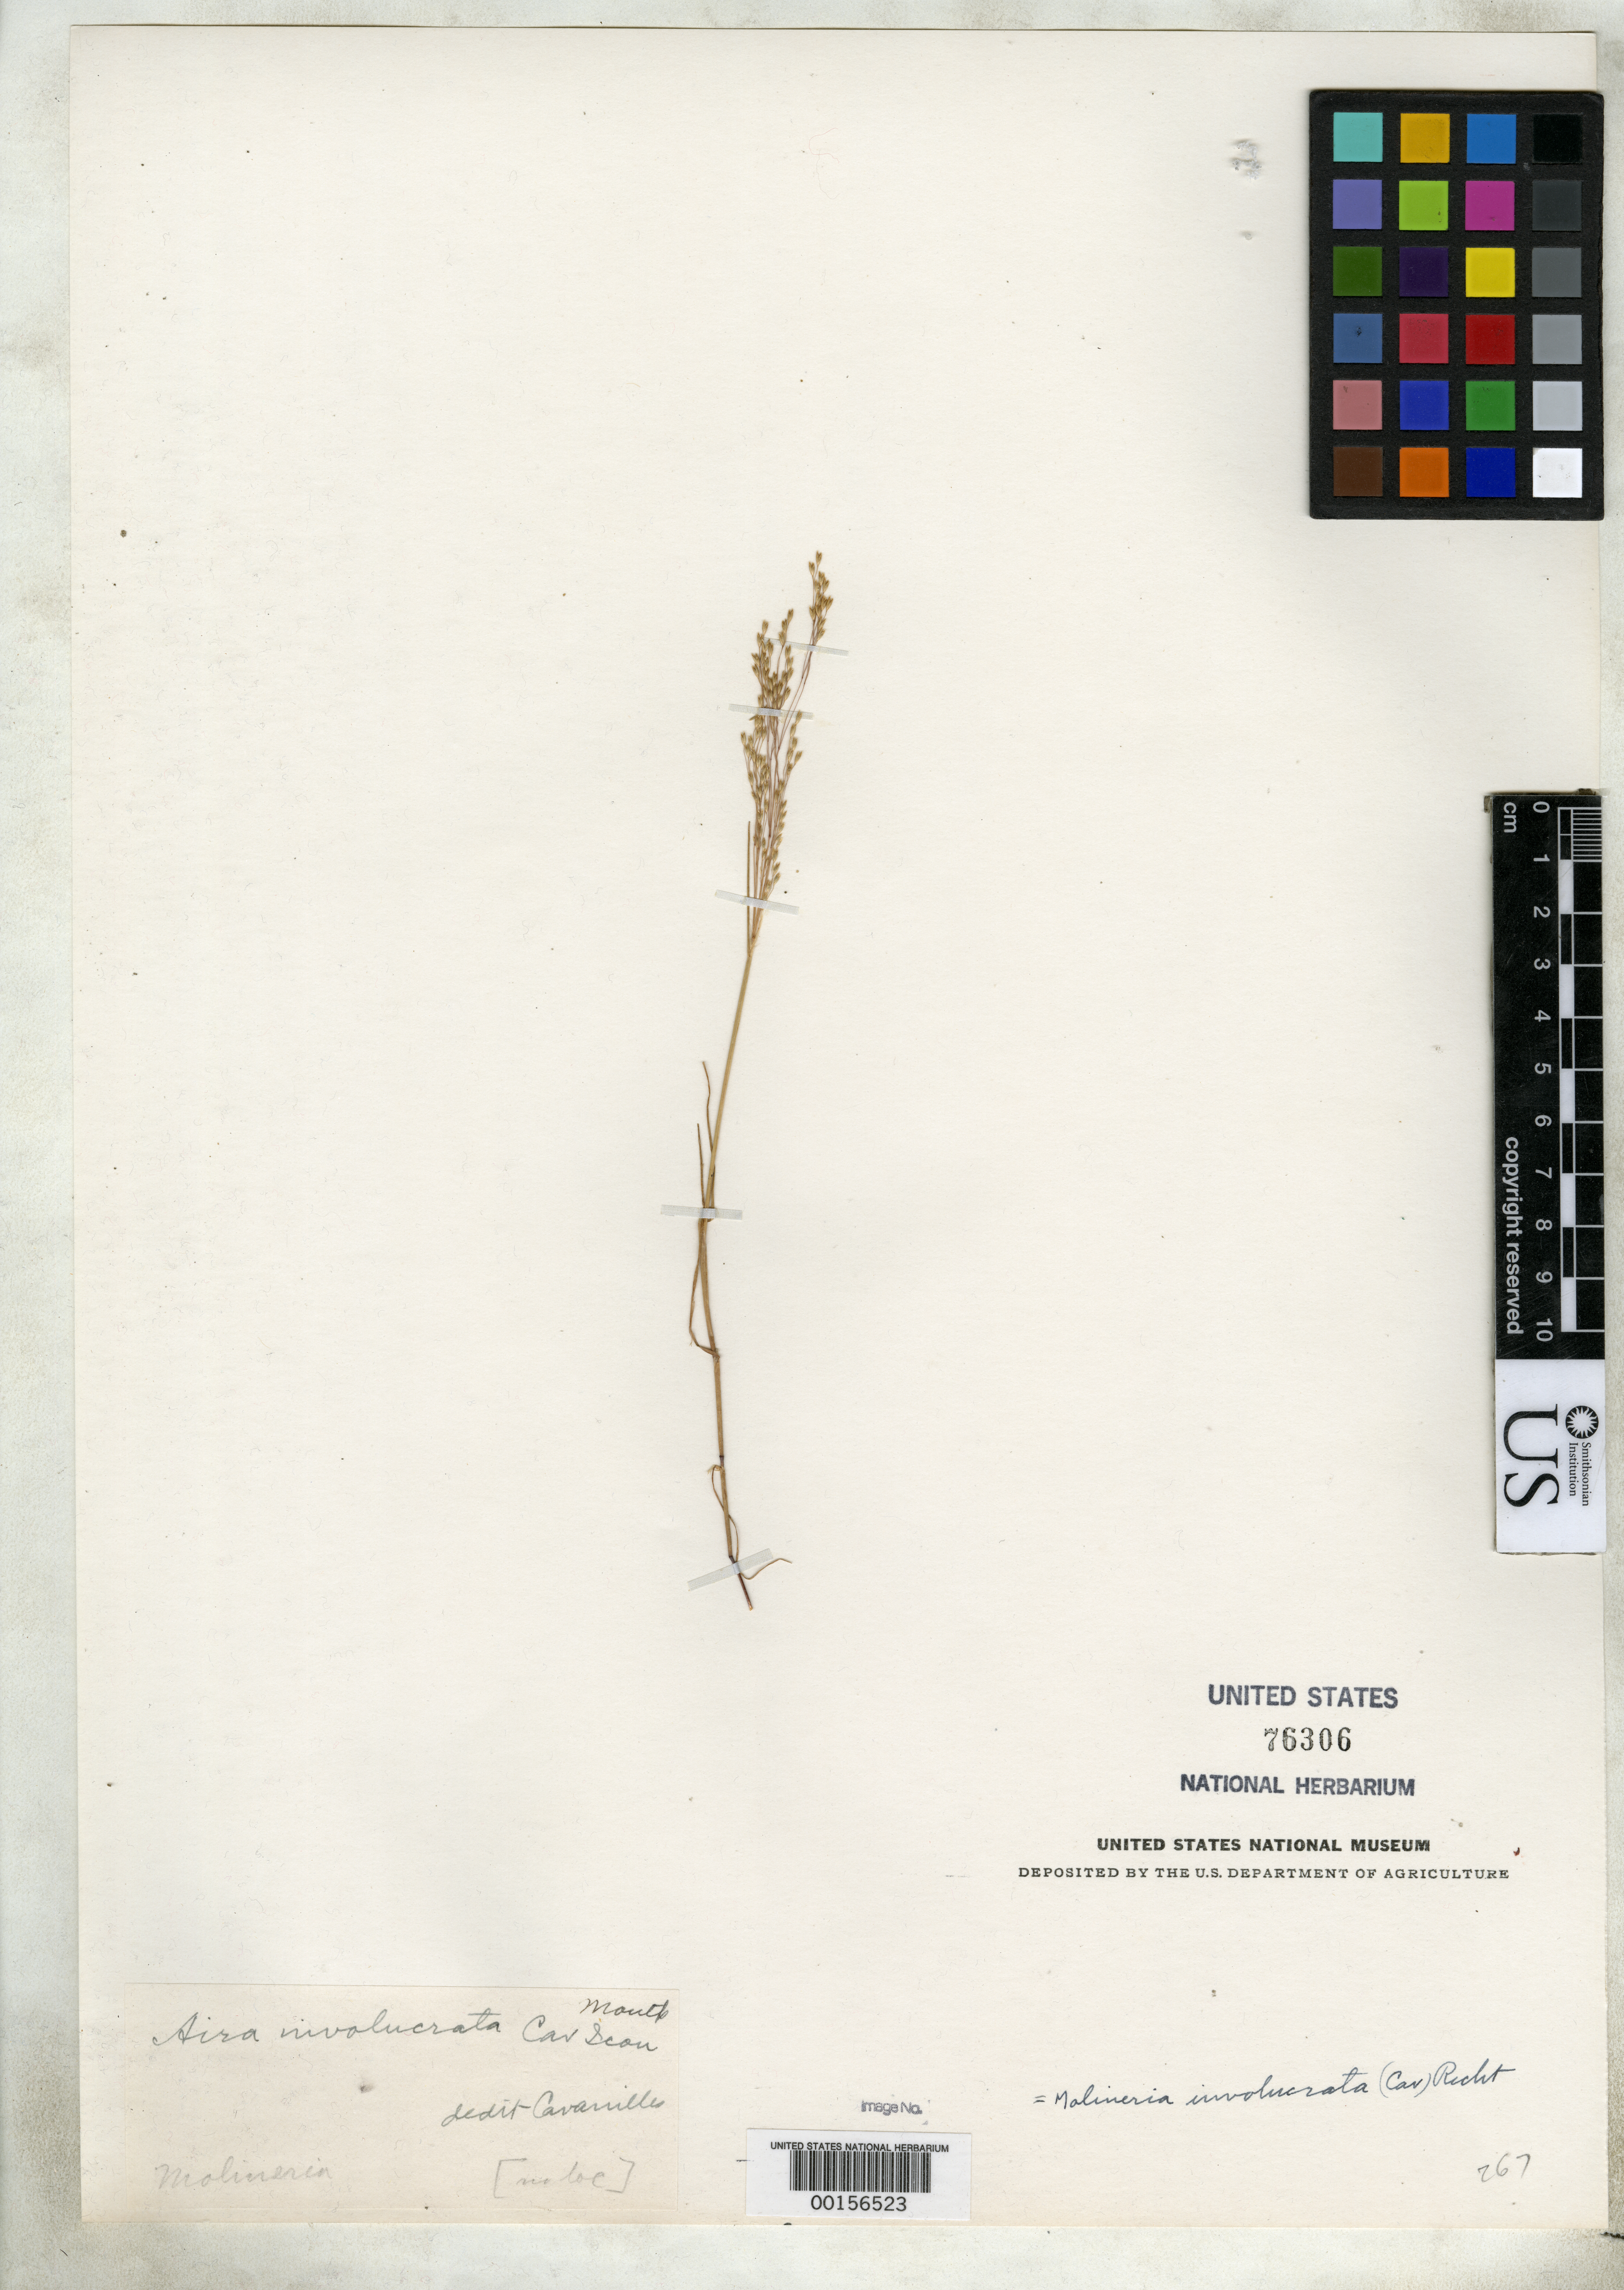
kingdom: Plantae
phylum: Tracheophyta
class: Liliopsida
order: Poales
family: Poaceae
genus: Aira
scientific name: Aira involucrata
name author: Cav.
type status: Type Fragment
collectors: A. J. Cavanilles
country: Spain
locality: In collibus Sterilibus mentridae.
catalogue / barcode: US 76306